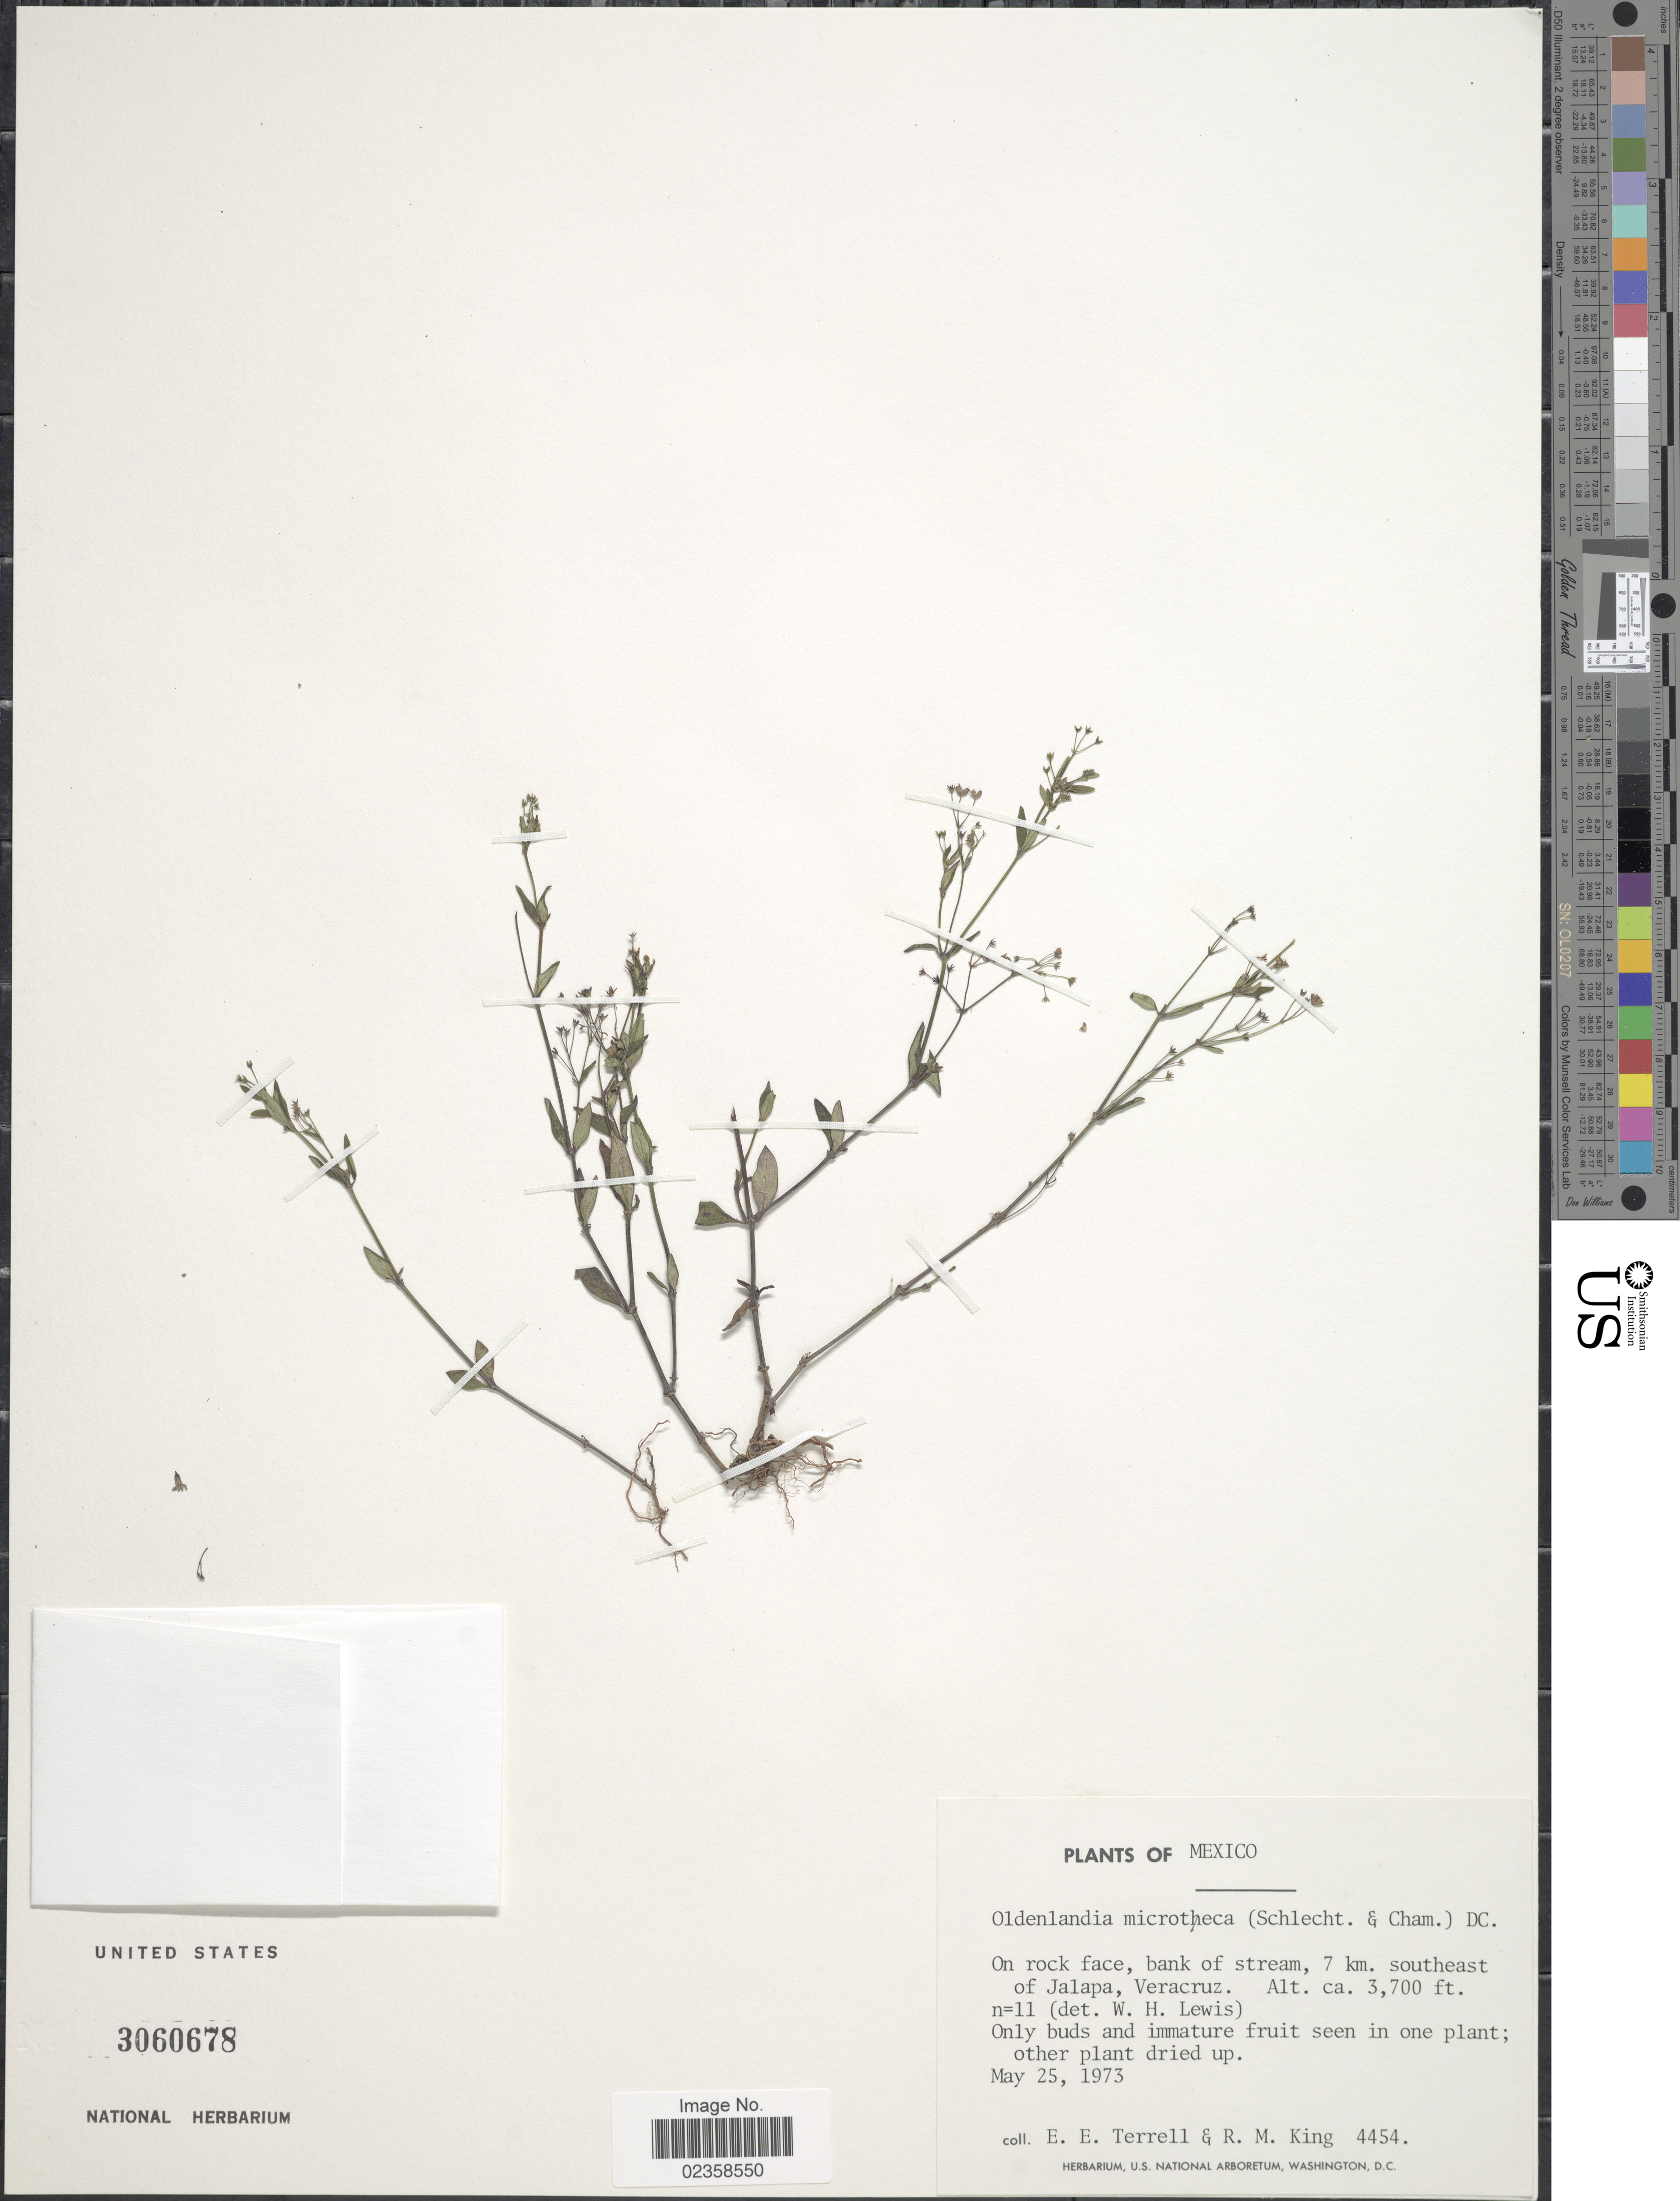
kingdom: Plantae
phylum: Tracheophyta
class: Magnoliopsida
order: Gentianales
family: Rubiaceae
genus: Oldenlandia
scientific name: Oldenlandia microtheca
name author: (Cham. & Schltdl.) DC.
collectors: E. E. Terrell & R. M. King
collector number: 4454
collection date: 1973-05-25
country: Mexico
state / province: Veracruz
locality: On rock face, bank of stream, 7 km. southeast of Jalapa, Veracruz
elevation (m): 1128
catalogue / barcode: US 3060678